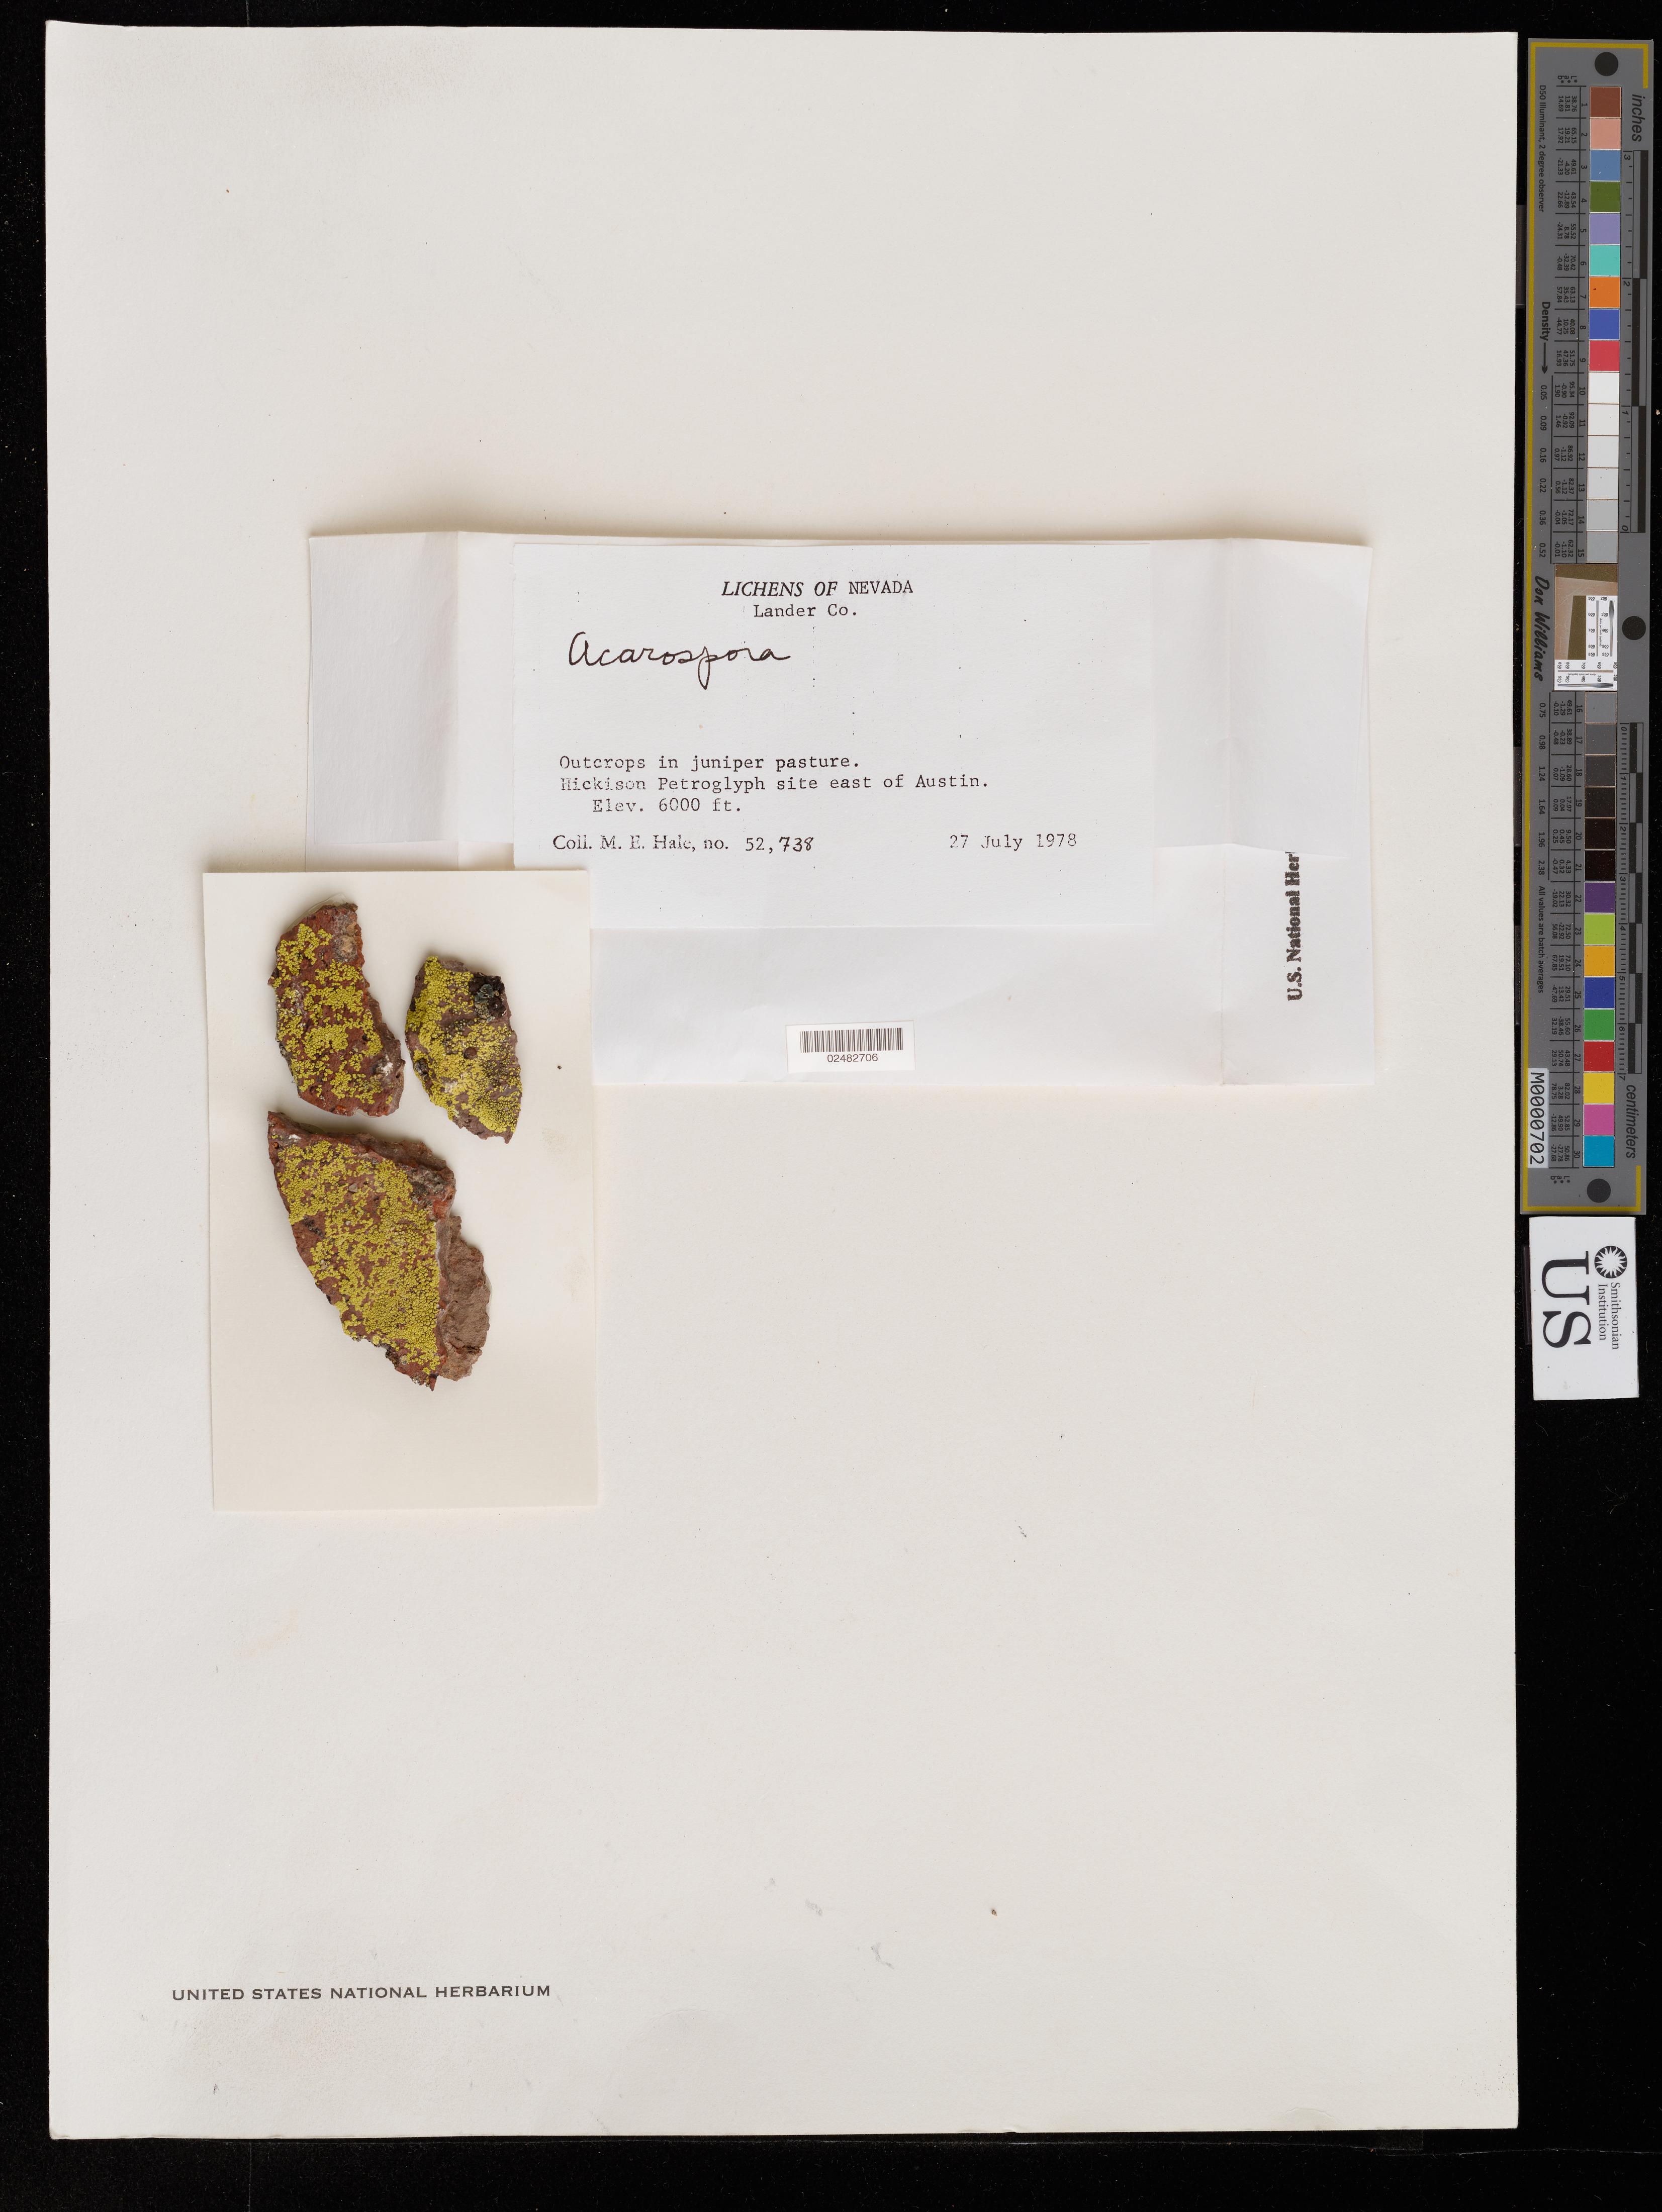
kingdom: Fungi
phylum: Ascomycota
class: Lecanoromycetes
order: Acarosporales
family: Acarosporaceae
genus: Acarospora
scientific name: Acarospora sp.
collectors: M. Hale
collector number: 52738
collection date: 1978-07-27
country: United States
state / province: Utah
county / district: Lander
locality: Hickison Petroglyph site east of Austin. Outcrops in juniper pasture.